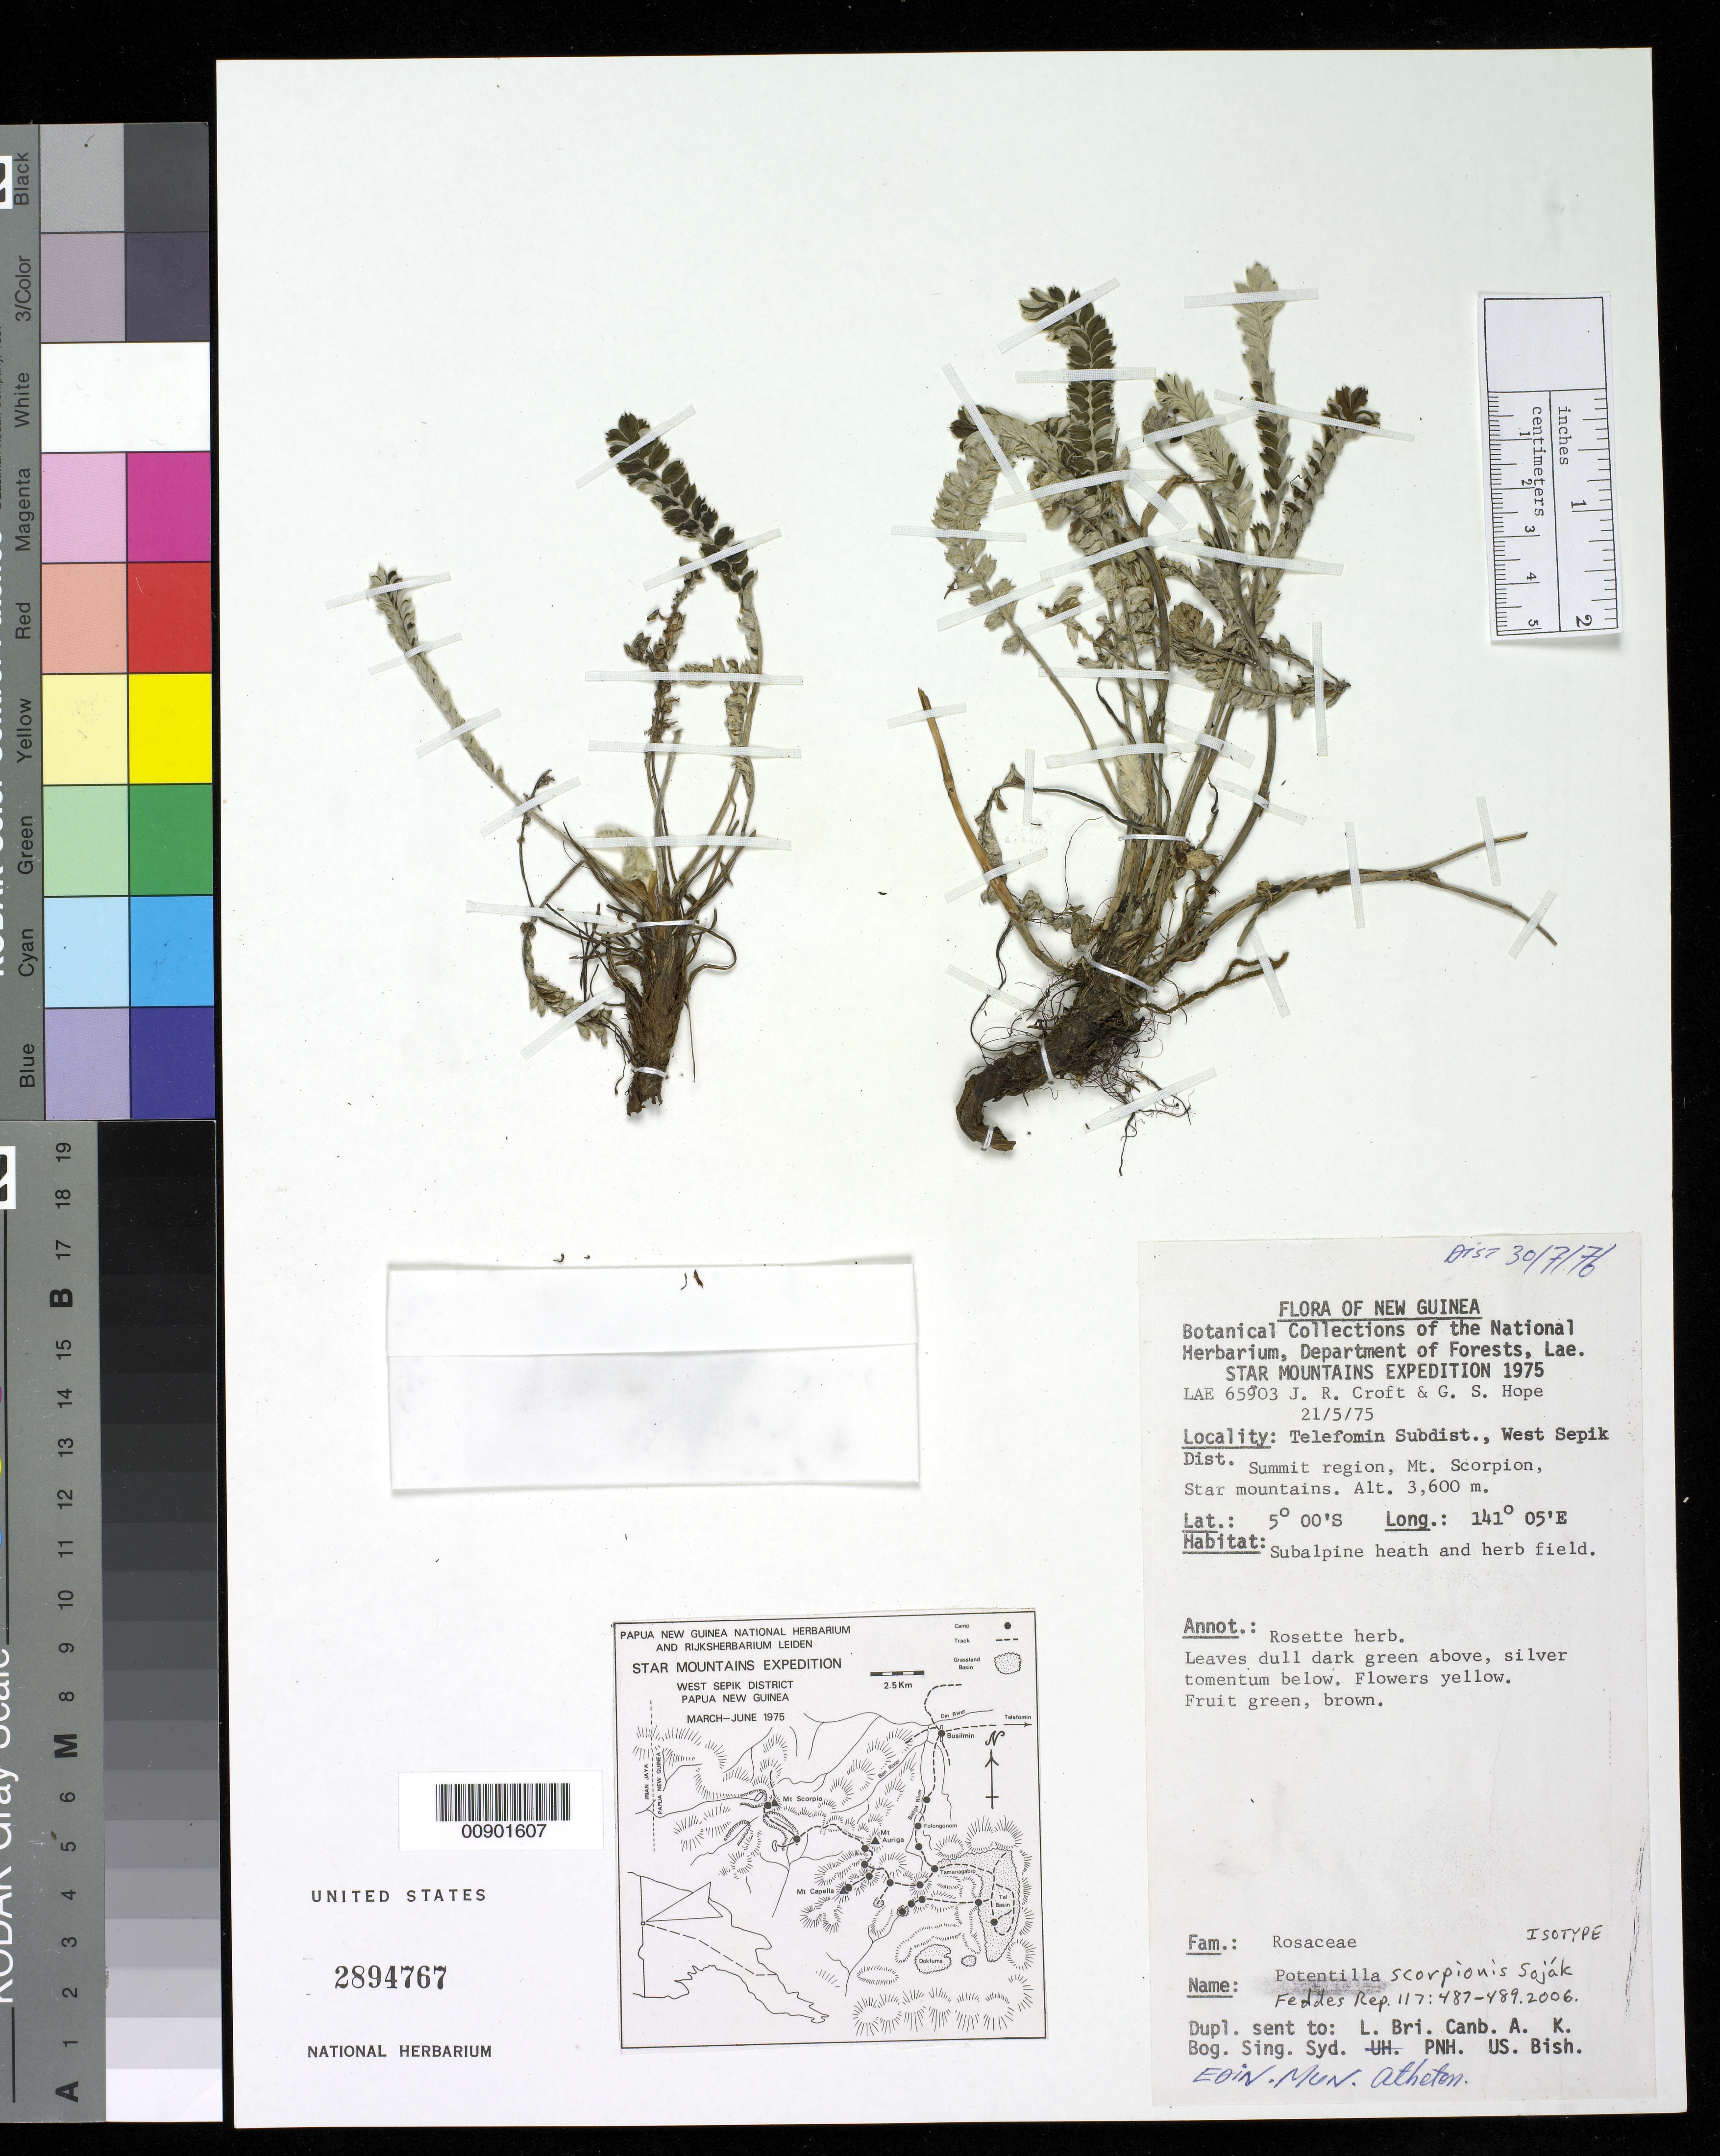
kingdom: Plantae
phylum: Tracheophyta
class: Magnoliopsida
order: Rosales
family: Rosaceae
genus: Potentilla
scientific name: Potentilla scorpionis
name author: Soják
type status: Isotype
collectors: J. R. Croft & G. Hope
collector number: LAE 65903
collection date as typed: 21 May 1975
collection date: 1975-05-21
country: Papua New Guinea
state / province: Sandaun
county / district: Telefomin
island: New Guinea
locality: Telefomin Subdist., West Sepik Dist. Summit region, Mt. Scorpion, Star mountains.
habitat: Supalpine heath and herb field.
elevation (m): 3600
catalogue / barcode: US 2894767